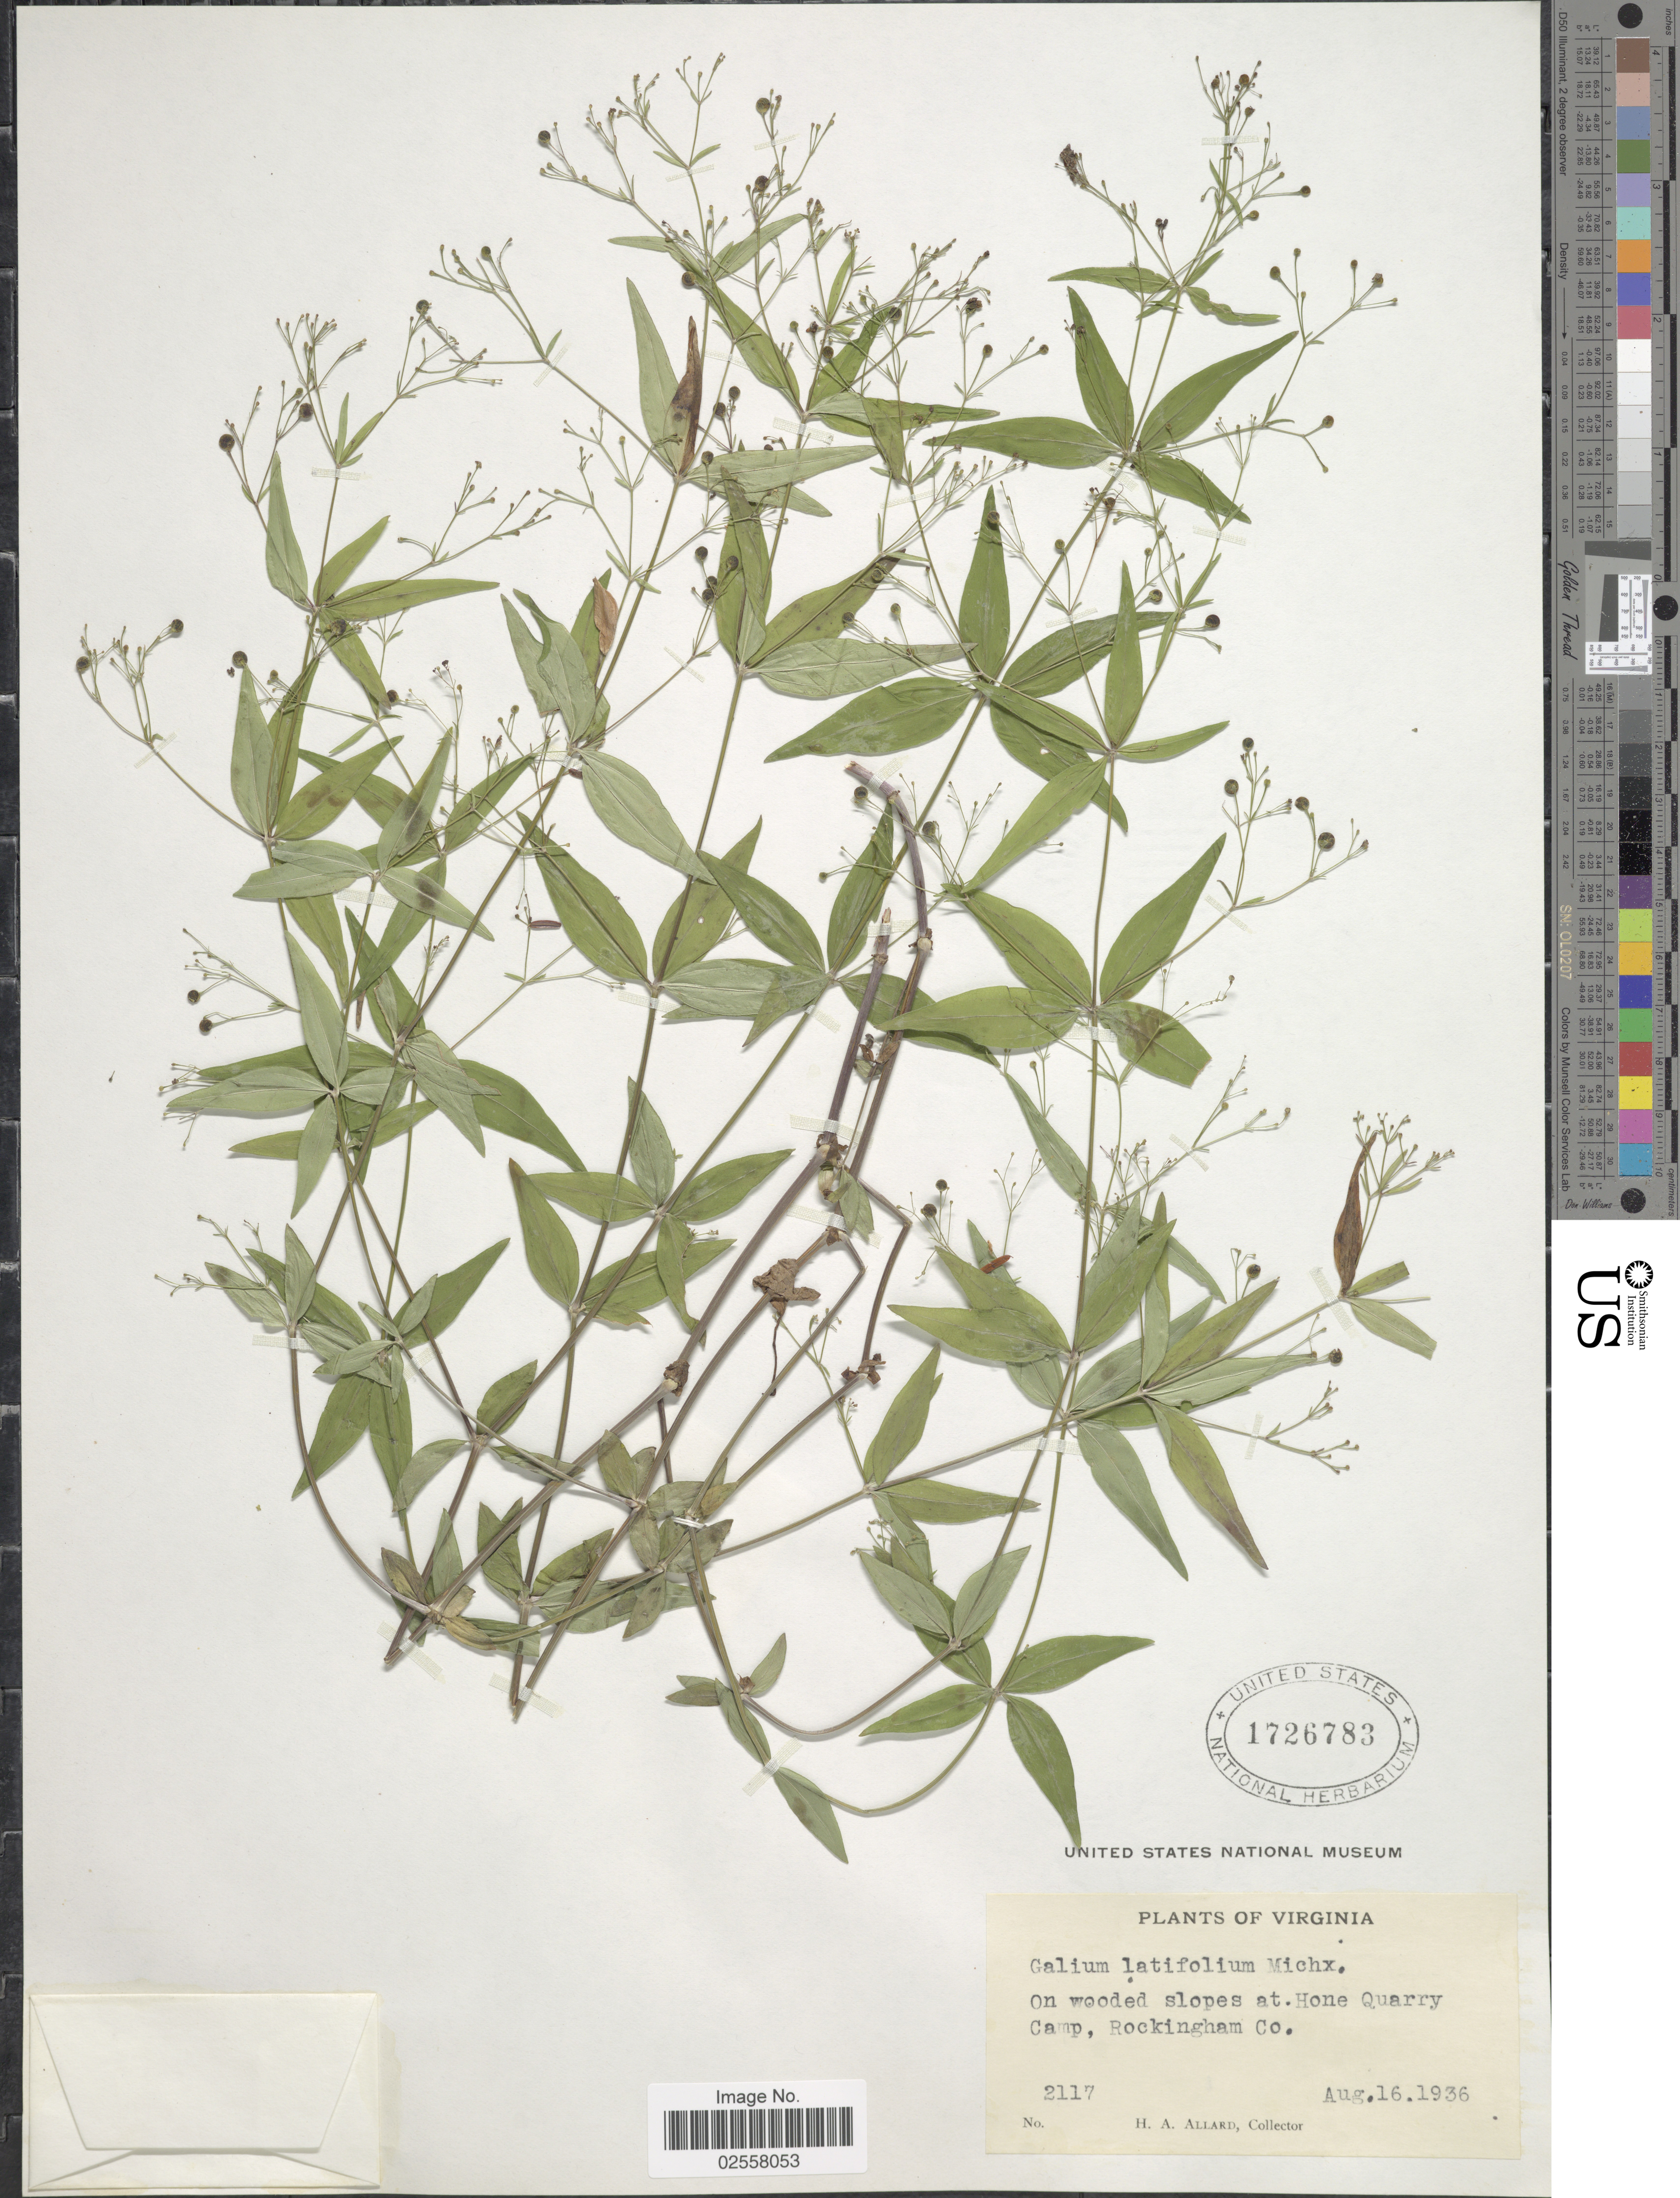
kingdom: Plantae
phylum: Tracheophyta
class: Magnoliopsida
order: Gentianales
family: Rubiaceae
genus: Galium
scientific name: Galium latifolium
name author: Michx.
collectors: H. A. Allard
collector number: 2117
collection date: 1936-08-16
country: United States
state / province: Virginia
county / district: Rockingham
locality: On wodded slopes at Hone Quarry Camp, Rockingham Co.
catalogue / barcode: US 1726783